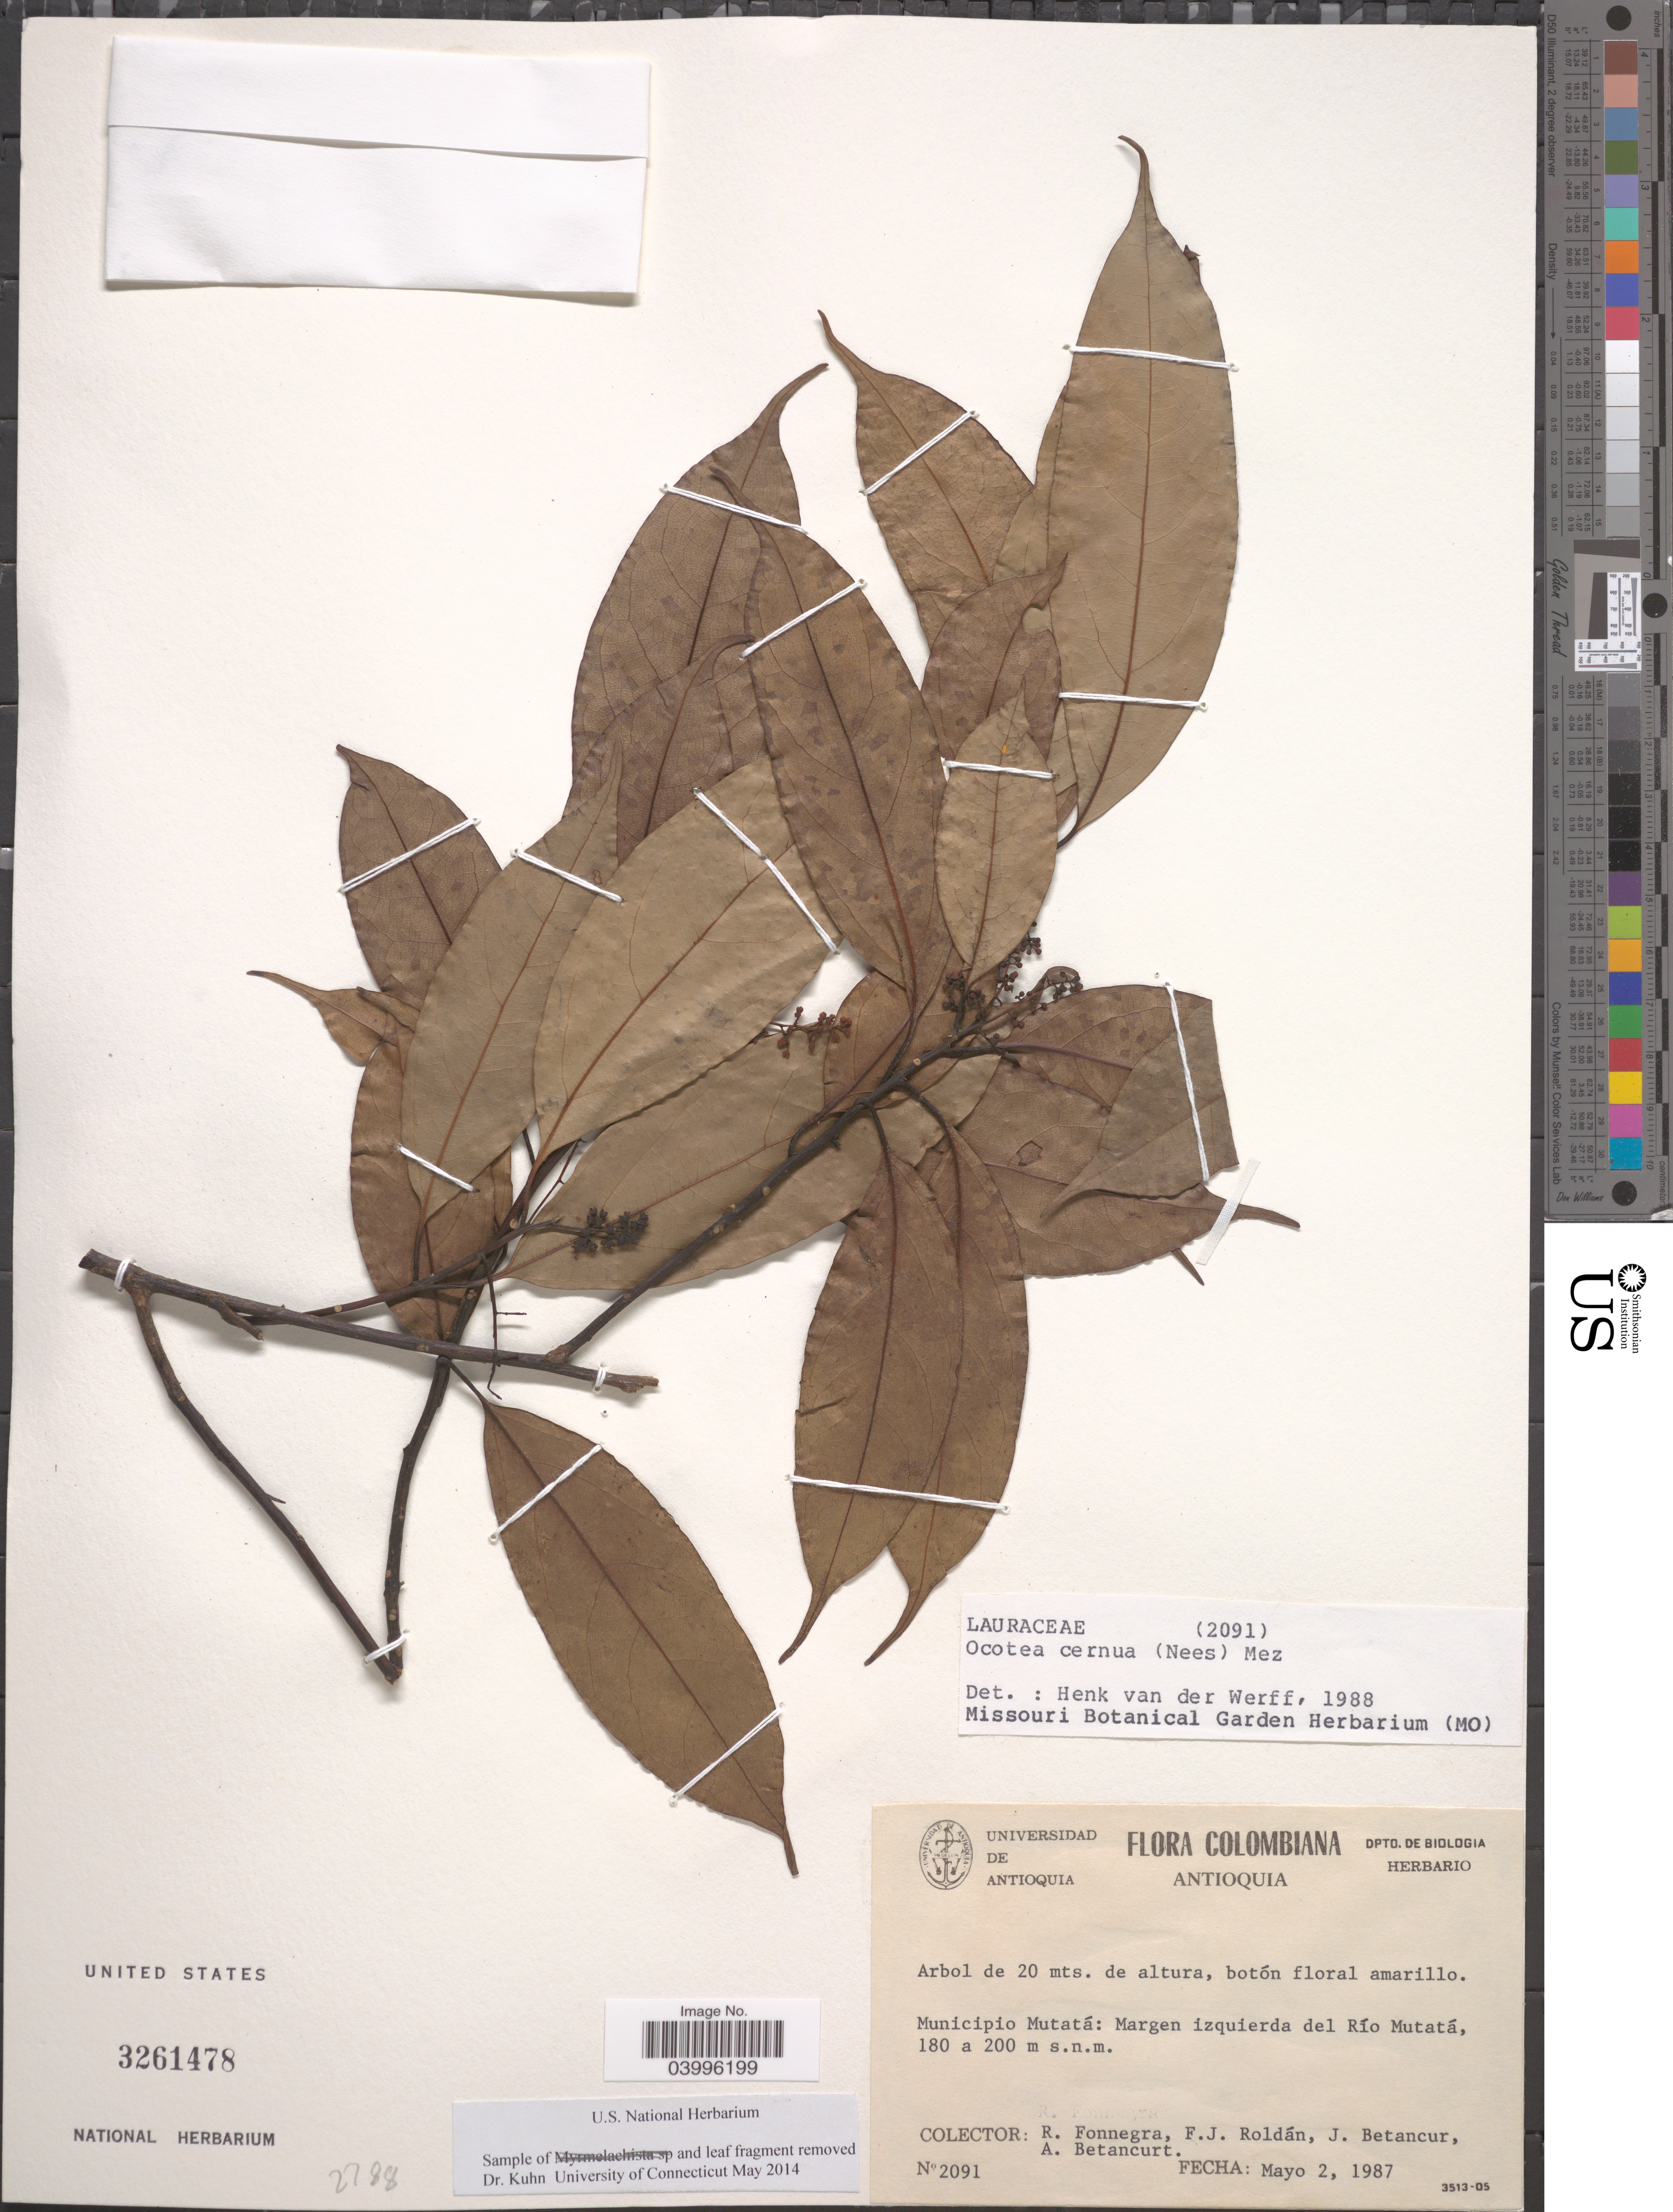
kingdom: Plantae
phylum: Tracheophyta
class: Magnoliopsida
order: Laurales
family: Lauraceae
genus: Ocotea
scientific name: Ocotea cernua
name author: (Nees) Mez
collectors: R. Fonnegra G., F. J. Roldán, J. Betancur & A. Betancurt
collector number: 2091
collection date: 1987-05-02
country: Colombia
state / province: Antioquia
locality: Municipio Mutatá: Margen izquierda del Río Mutatá.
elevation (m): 180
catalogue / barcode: US 3261478